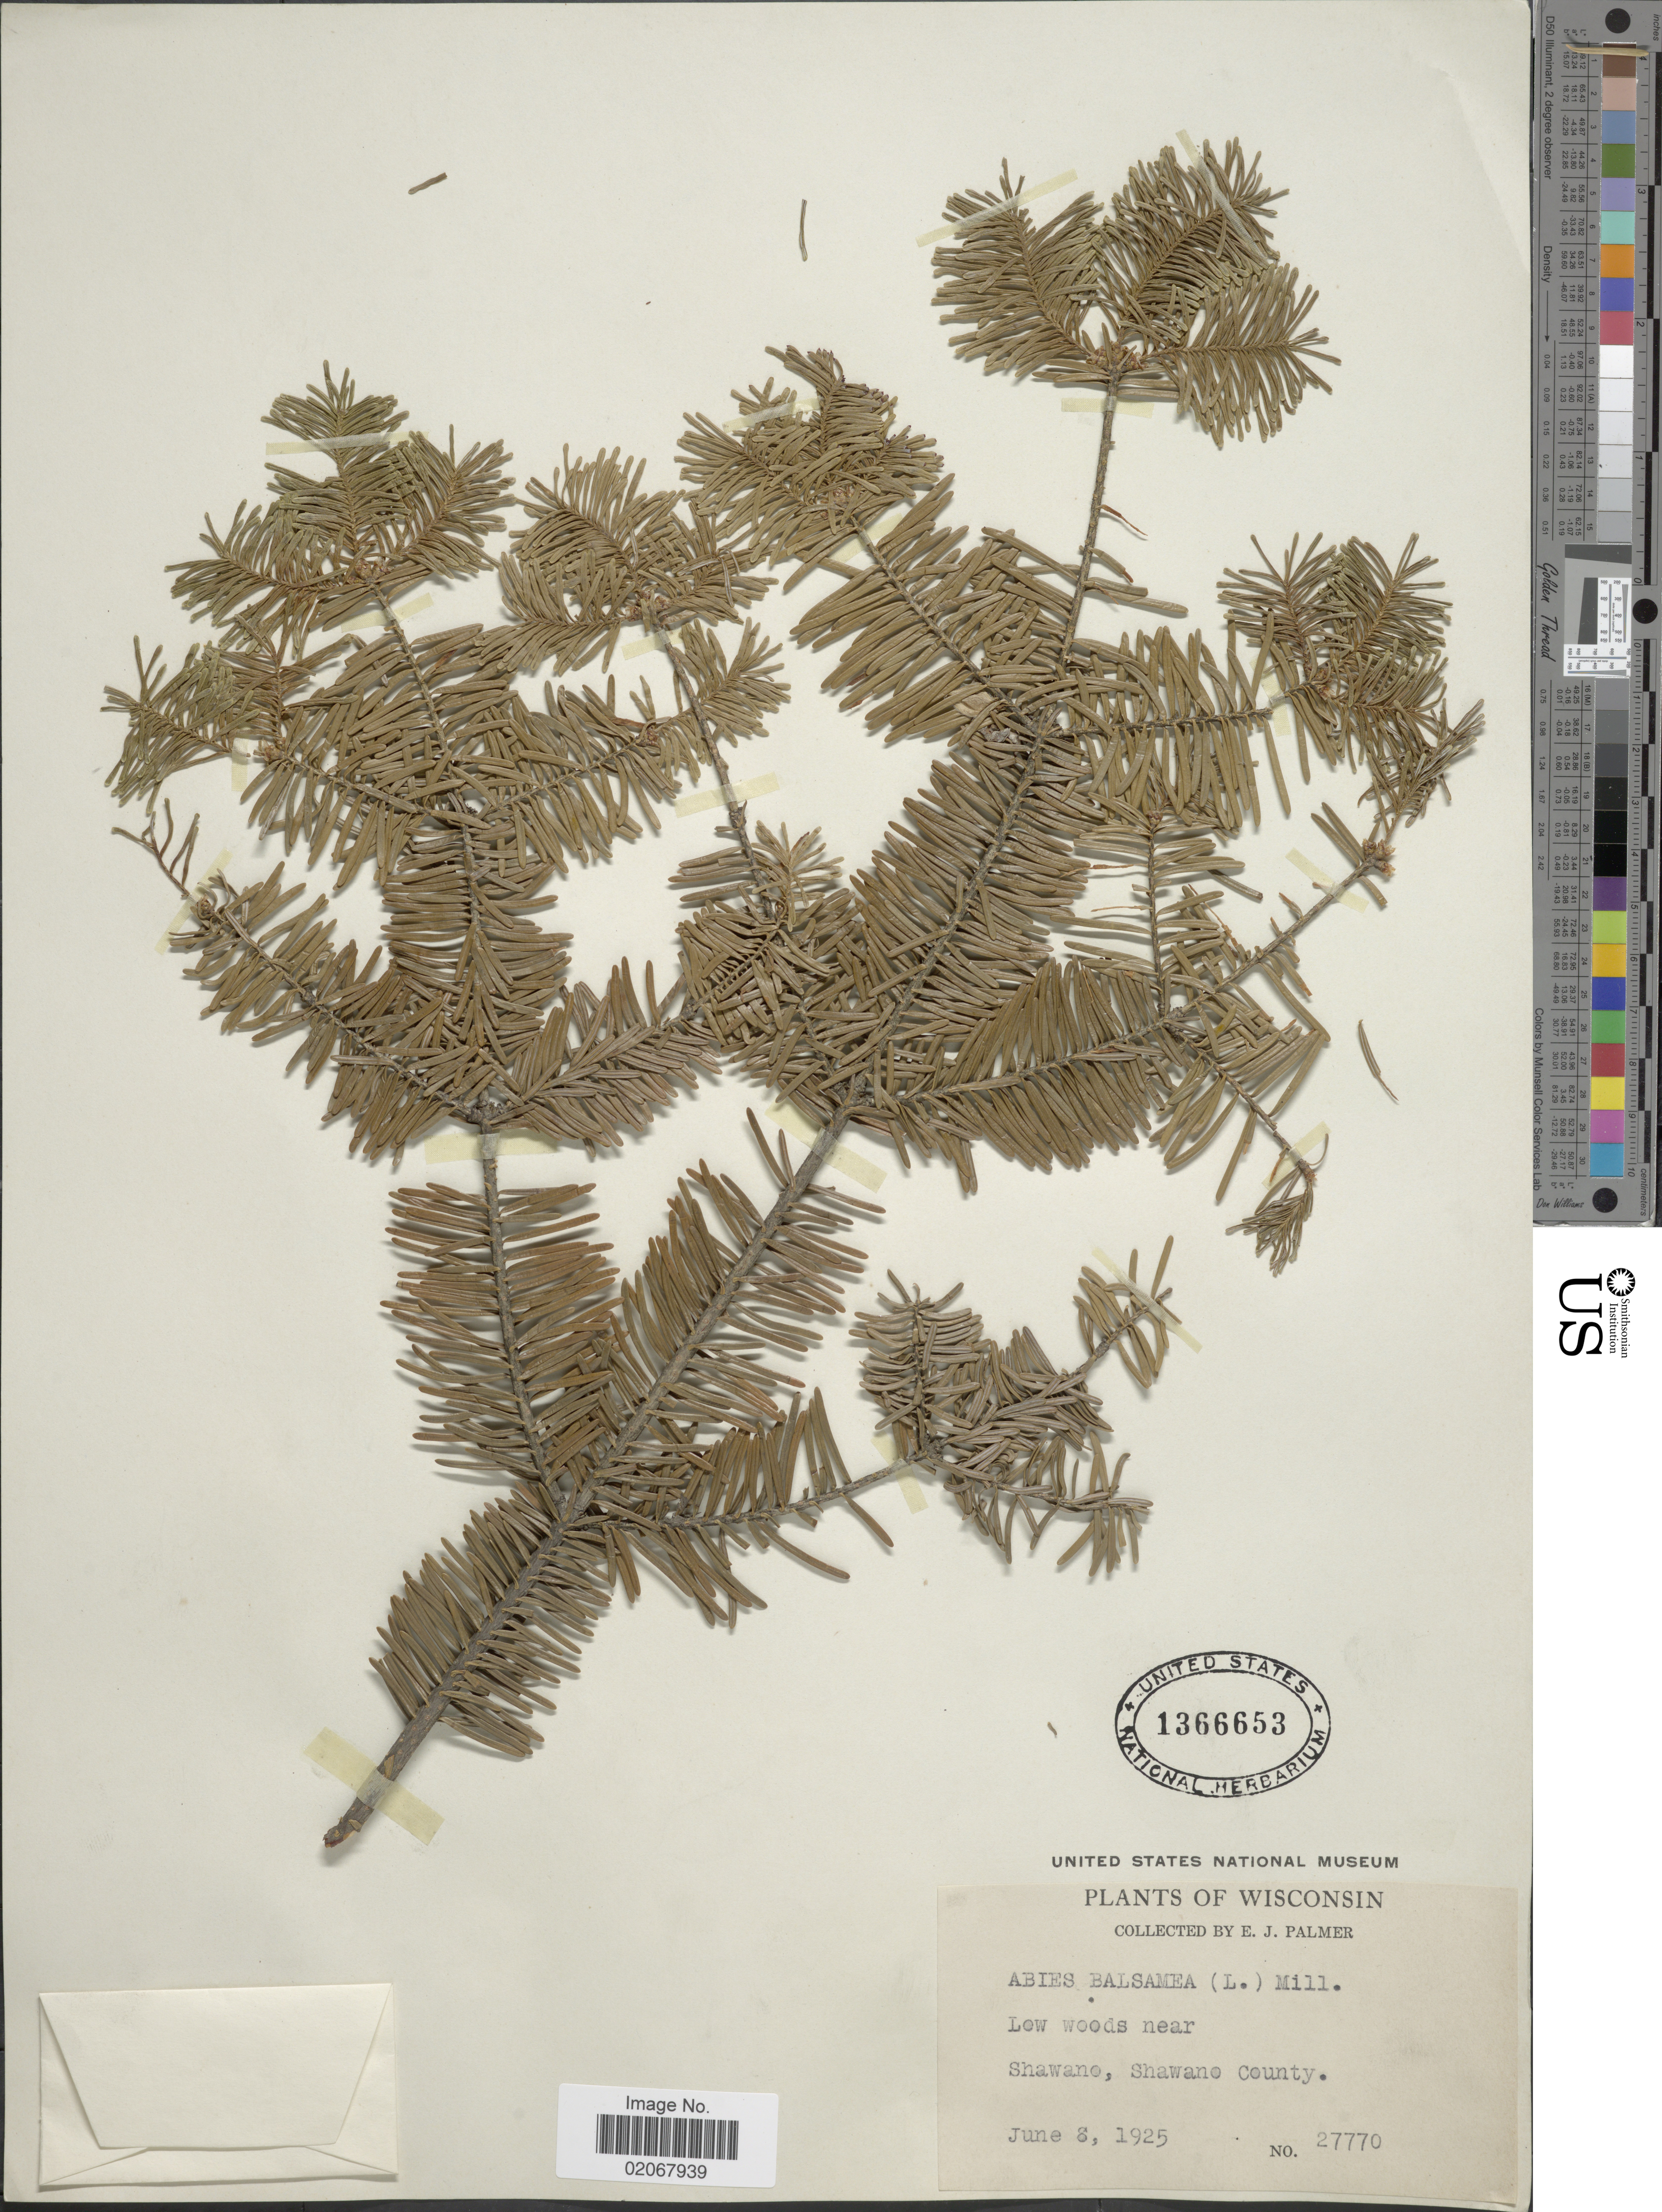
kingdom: Plantae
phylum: Tracheophyta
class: Pinopsida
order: Pinales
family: Pinaceae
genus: Abies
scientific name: Abies balsamea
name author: (L.) Mill.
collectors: E. J. Palmer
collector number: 27770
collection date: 1925-06-08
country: United States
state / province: Wisconsin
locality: Low woods near Shawane, Shawane County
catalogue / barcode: US 1366653